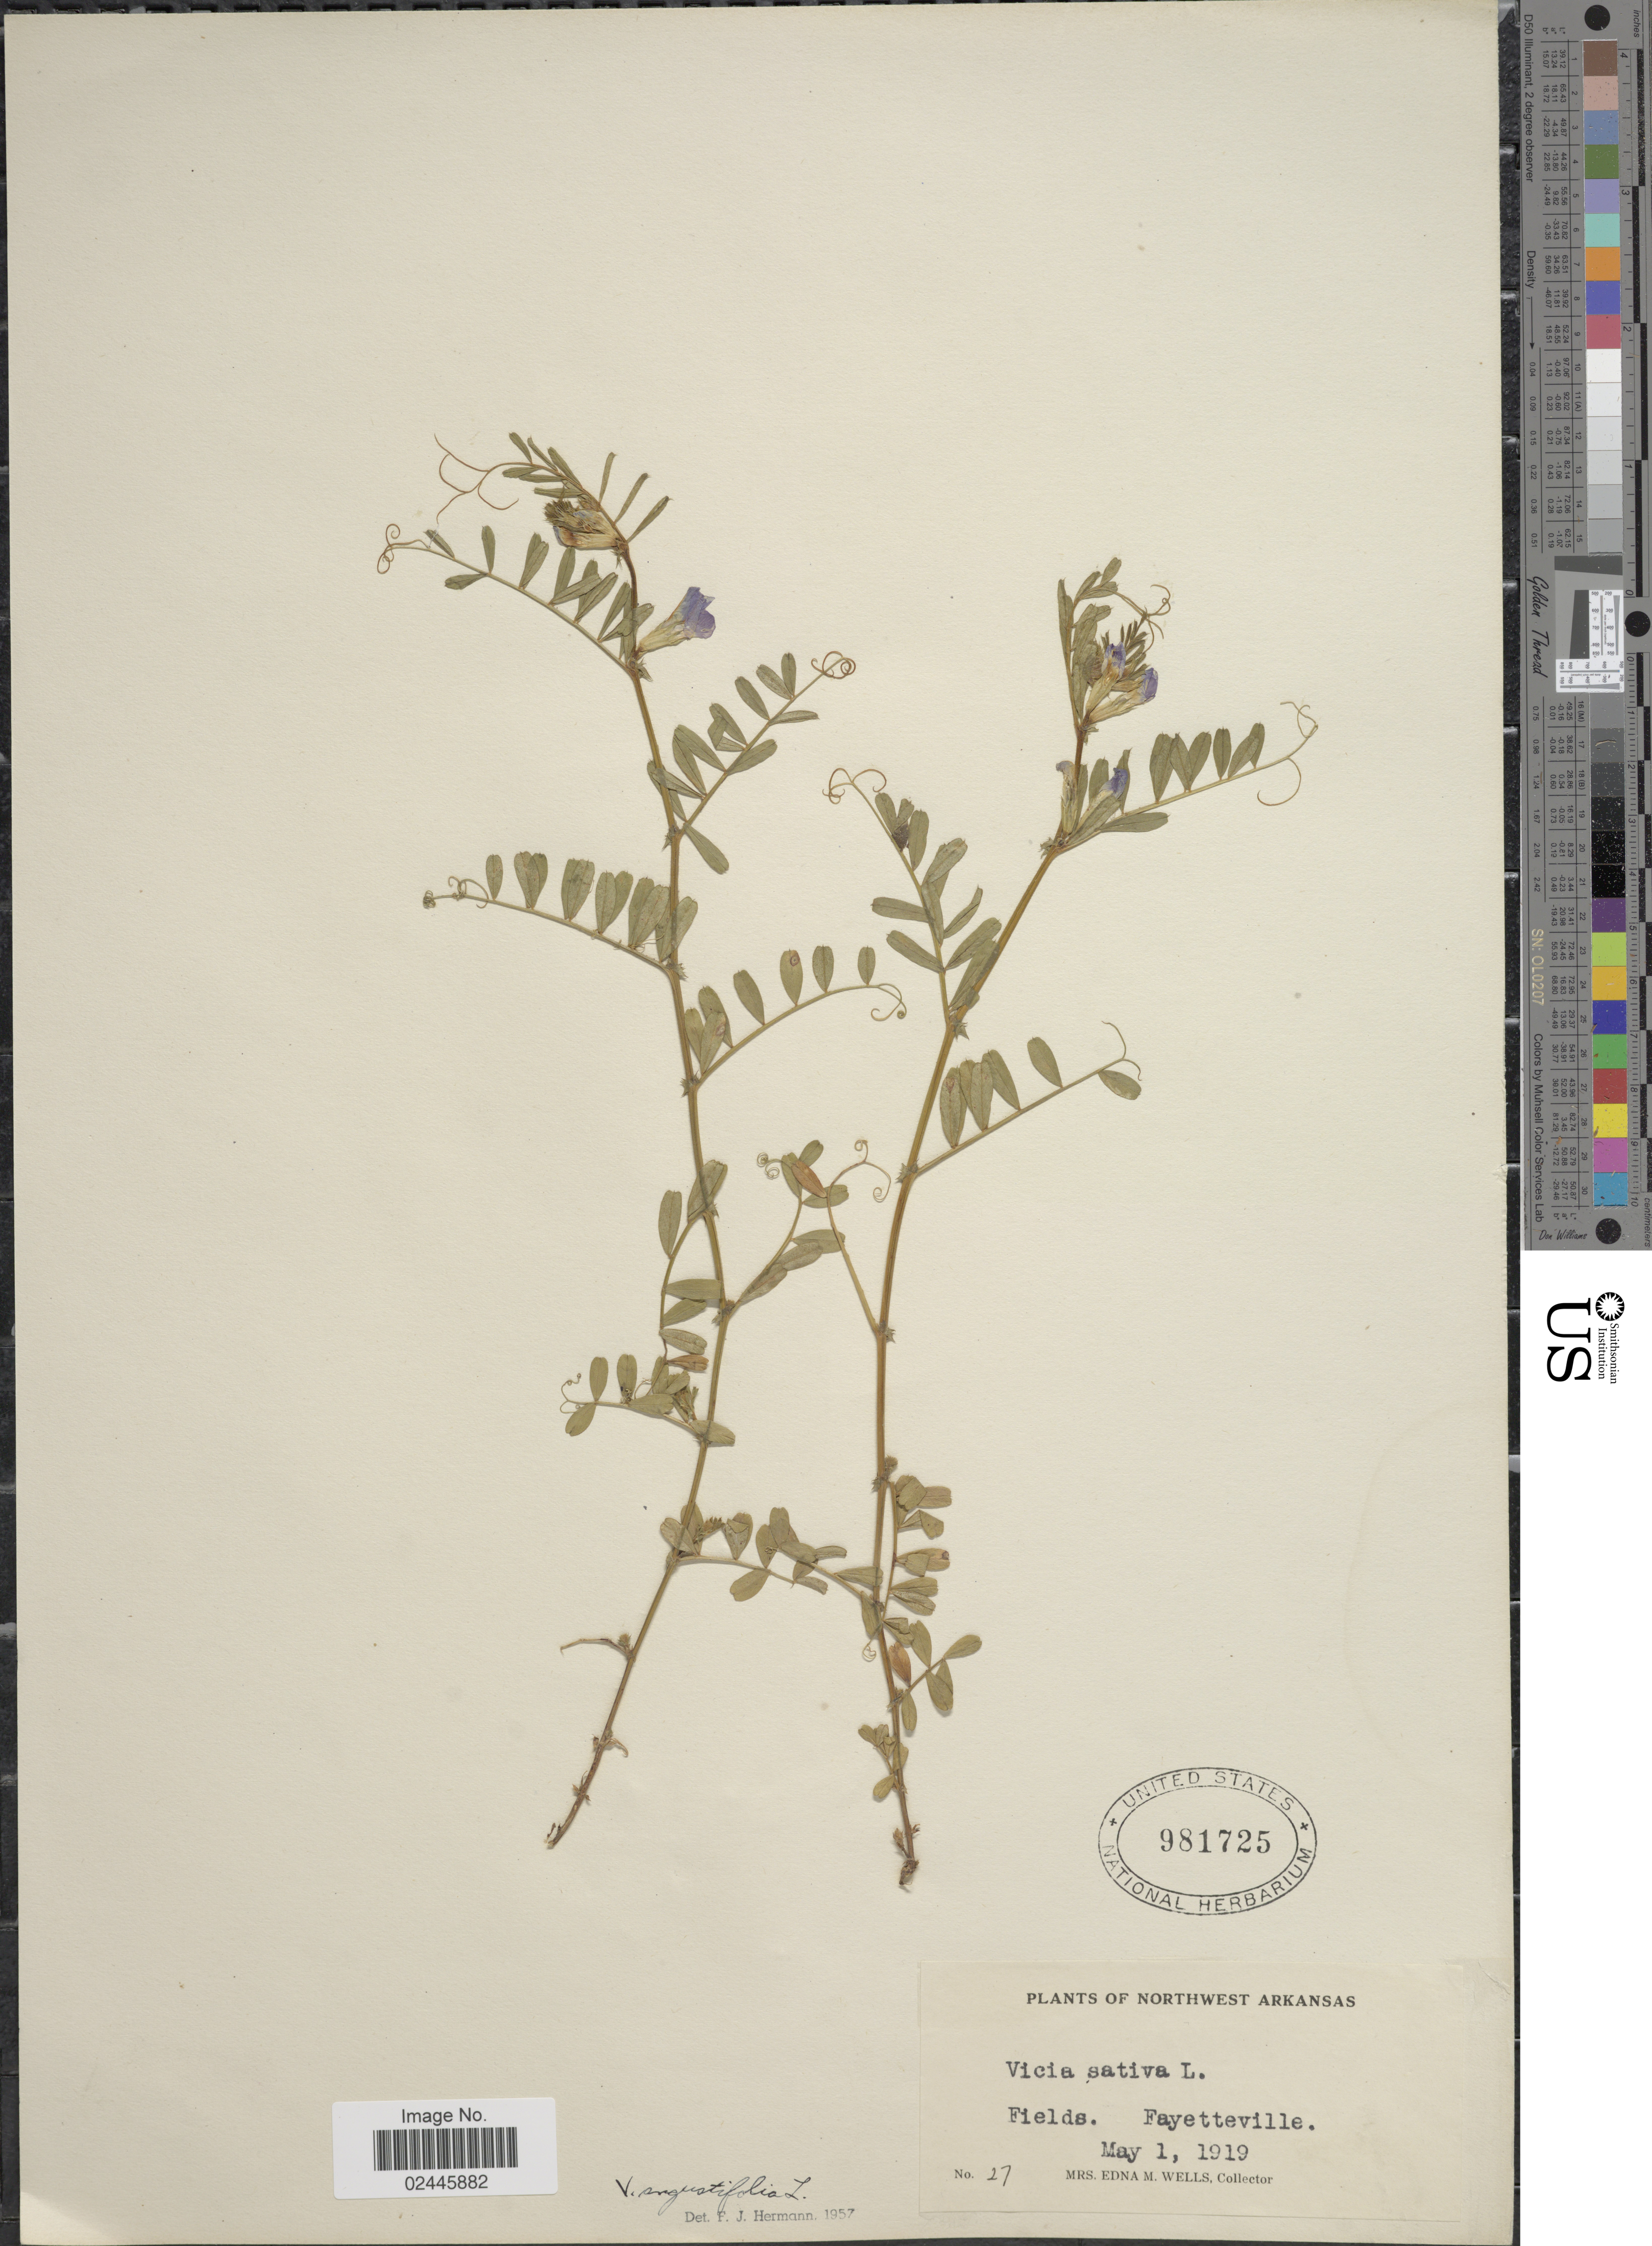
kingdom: Plantae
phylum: Tracheophyta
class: Magnoliopsida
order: Fabales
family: Fabaceae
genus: Vicia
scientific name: Vicia angustifolia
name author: L.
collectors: E. M. Wells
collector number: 27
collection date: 1919-05-01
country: United States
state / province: Arkansas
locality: Northwest Arkansas, fields, Fayetteville.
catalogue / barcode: US 981725